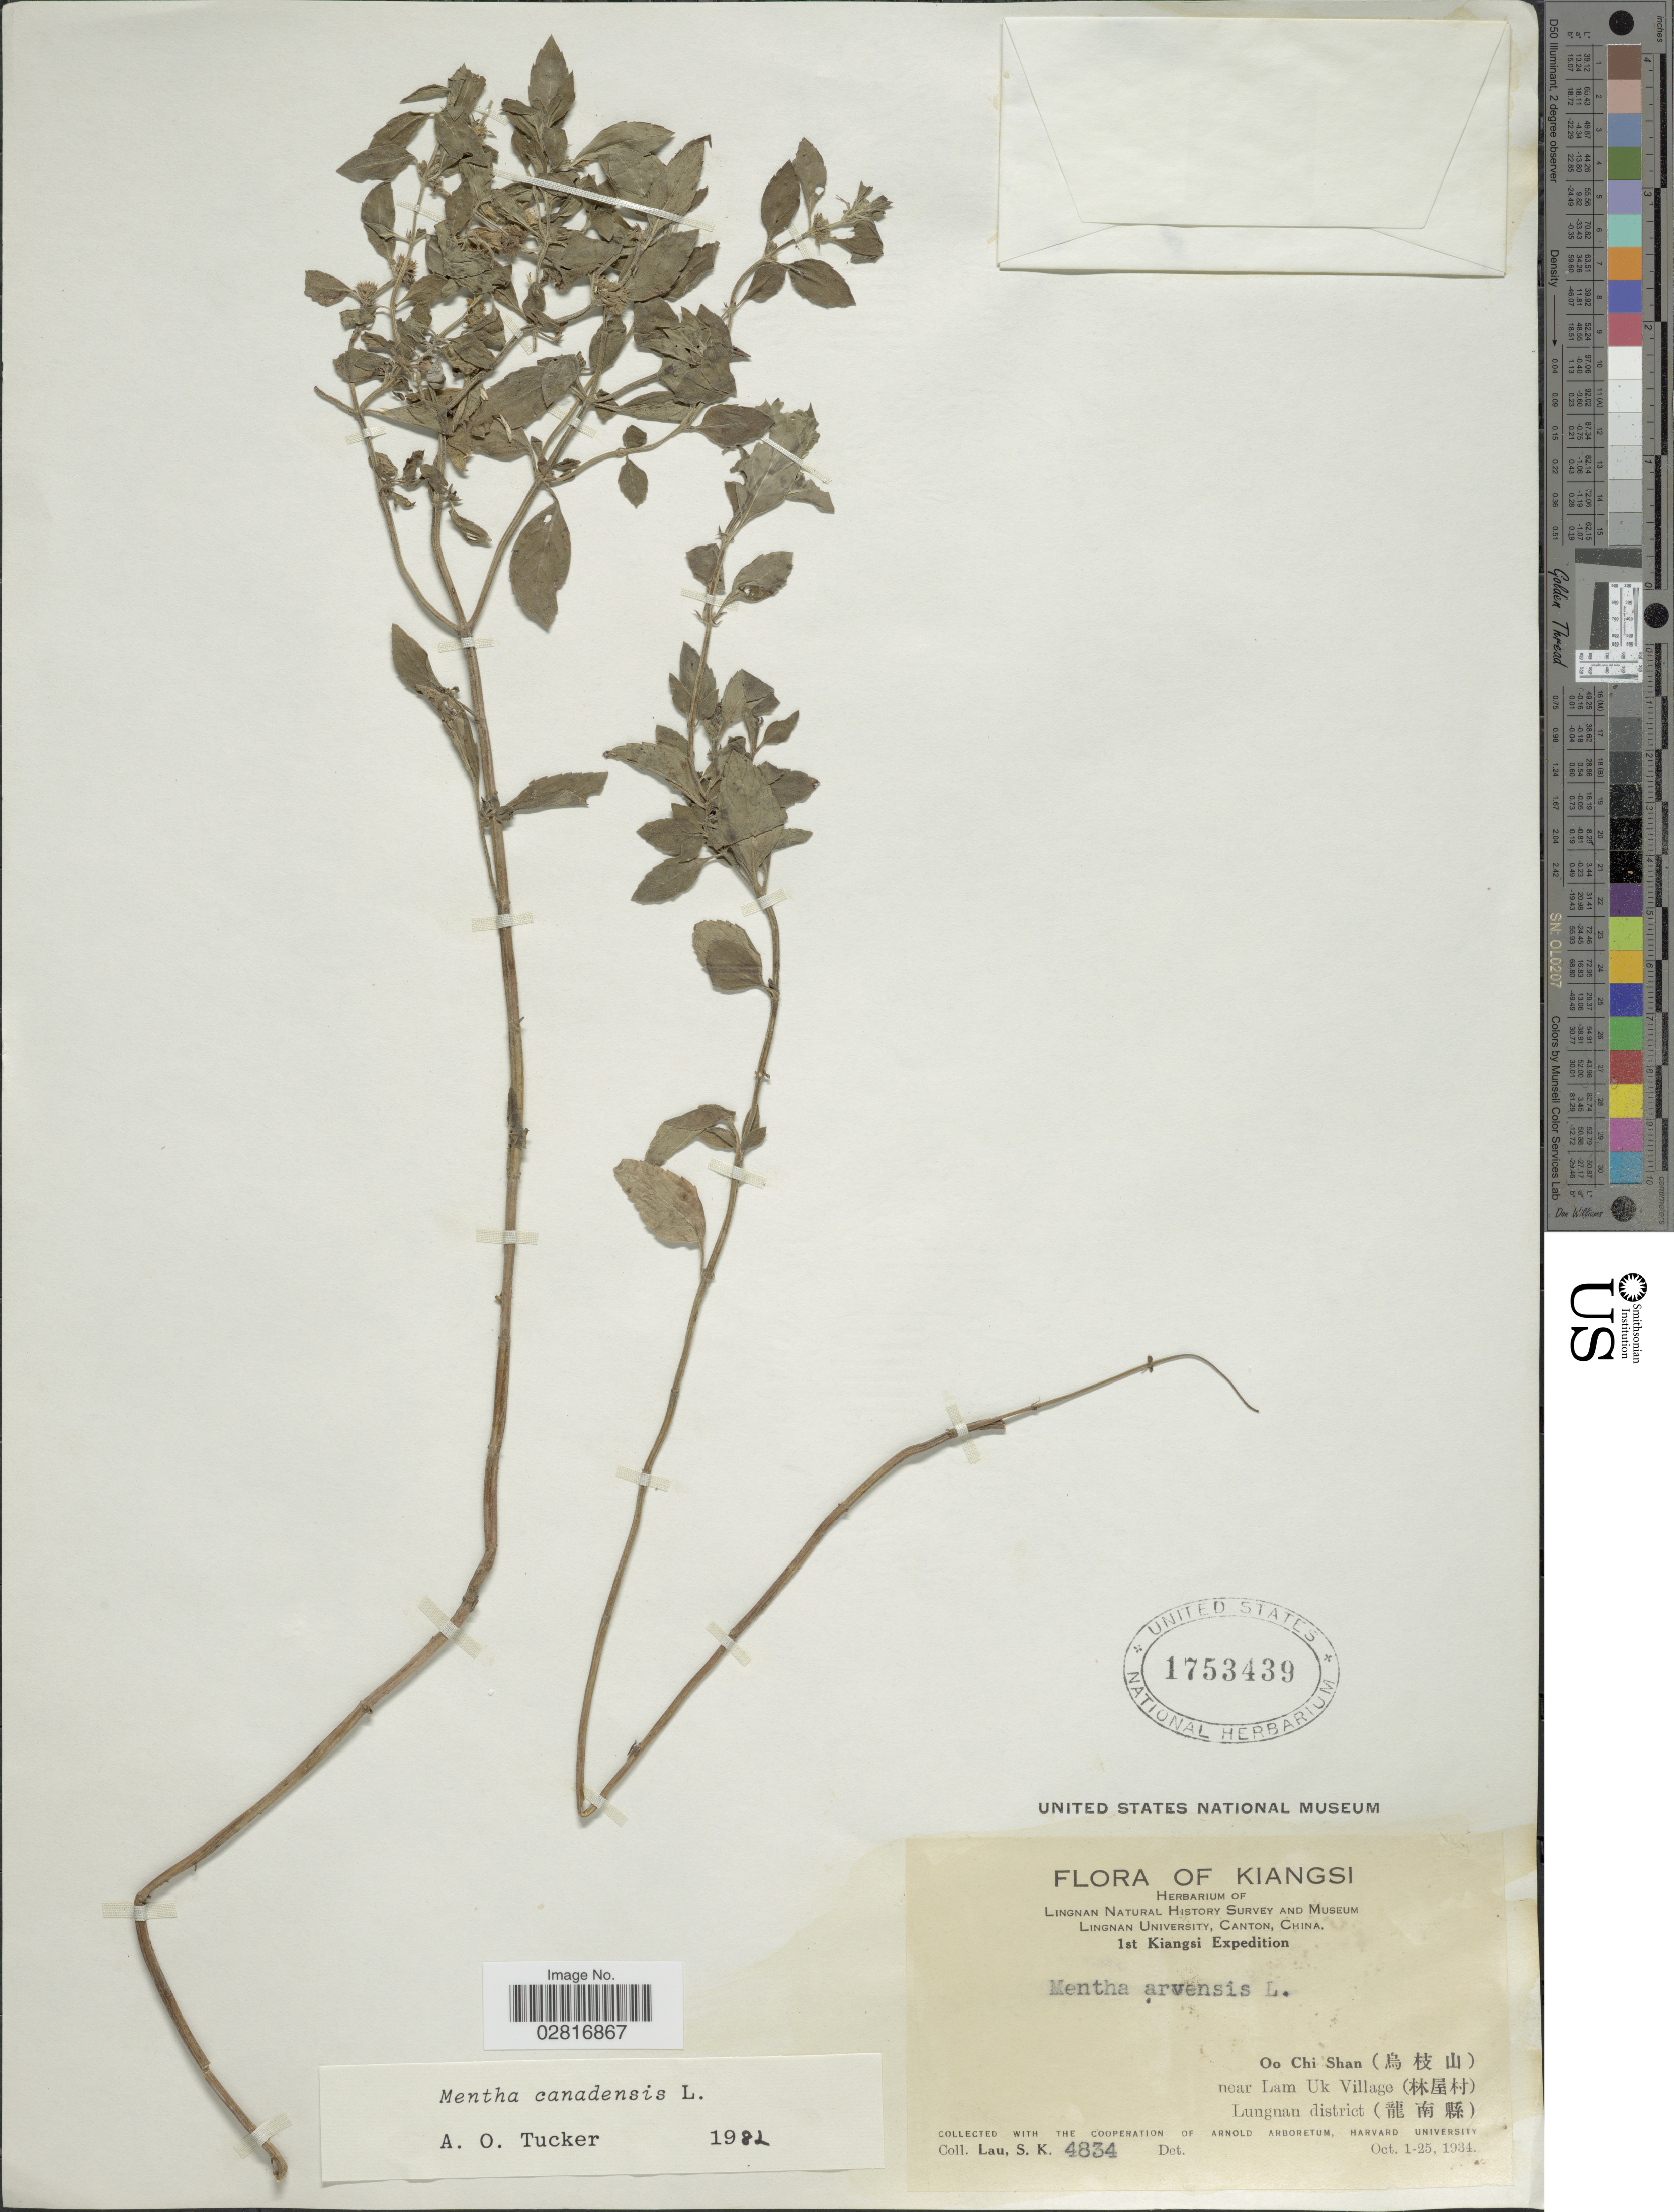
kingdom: Plantae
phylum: Tracheophyta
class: Magnoliopsida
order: Lamiales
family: Lamiaceae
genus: Mentha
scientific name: Mentha canadensis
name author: L.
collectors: S. K. Lau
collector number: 4834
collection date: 1934-10-01/1934-10-25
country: China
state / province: Jiangxi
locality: Kiangsi, Oo Chi Shan, near Lam Uk Village, Lungnan district.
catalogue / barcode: US 1753439